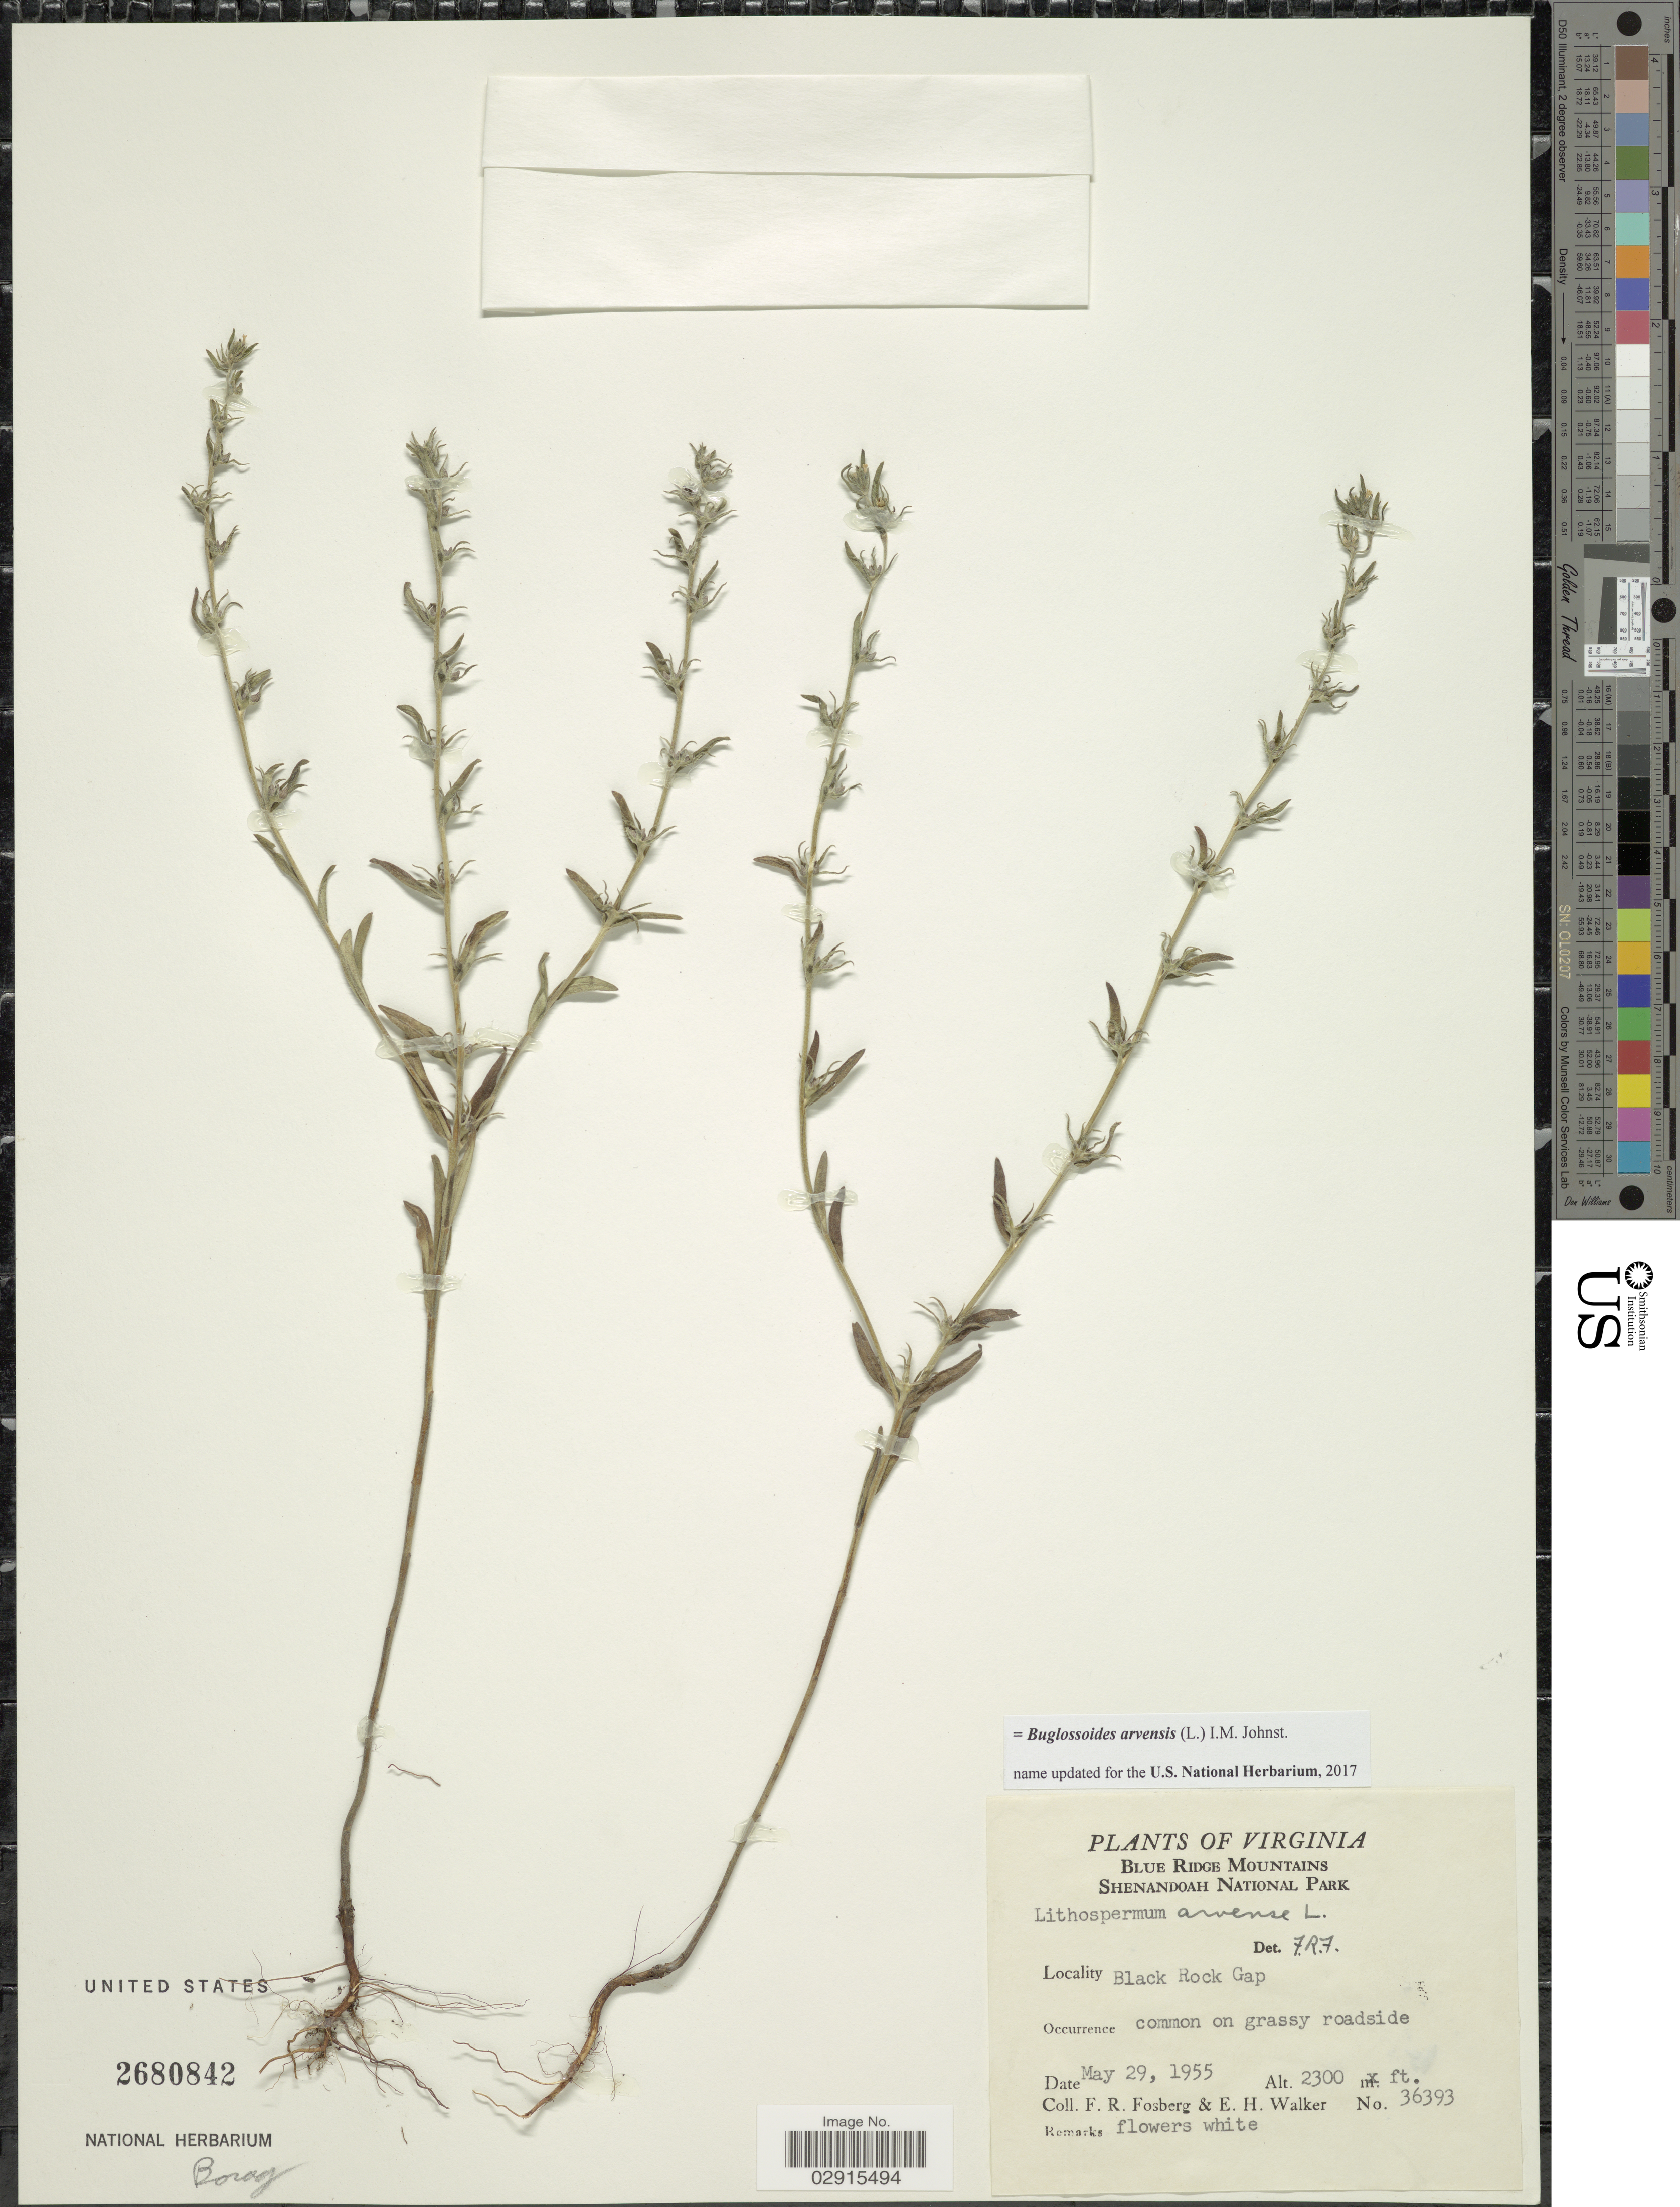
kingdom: Plantae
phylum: Tracheophyta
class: Magnoliopsida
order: Boraginales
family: Boraginaceae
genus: Buglossoides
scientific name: Buglossoides arvensis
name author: (L.) I.M. Johnst.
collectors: F. R. Fosberg & E. H. Walker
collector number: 36393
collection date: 1955-05-29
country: United States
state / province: Virginia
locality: Blue Ridge Mountains, Shenandoah National Park, Black Rock Gap.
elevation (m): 701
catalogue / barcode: US 2680842